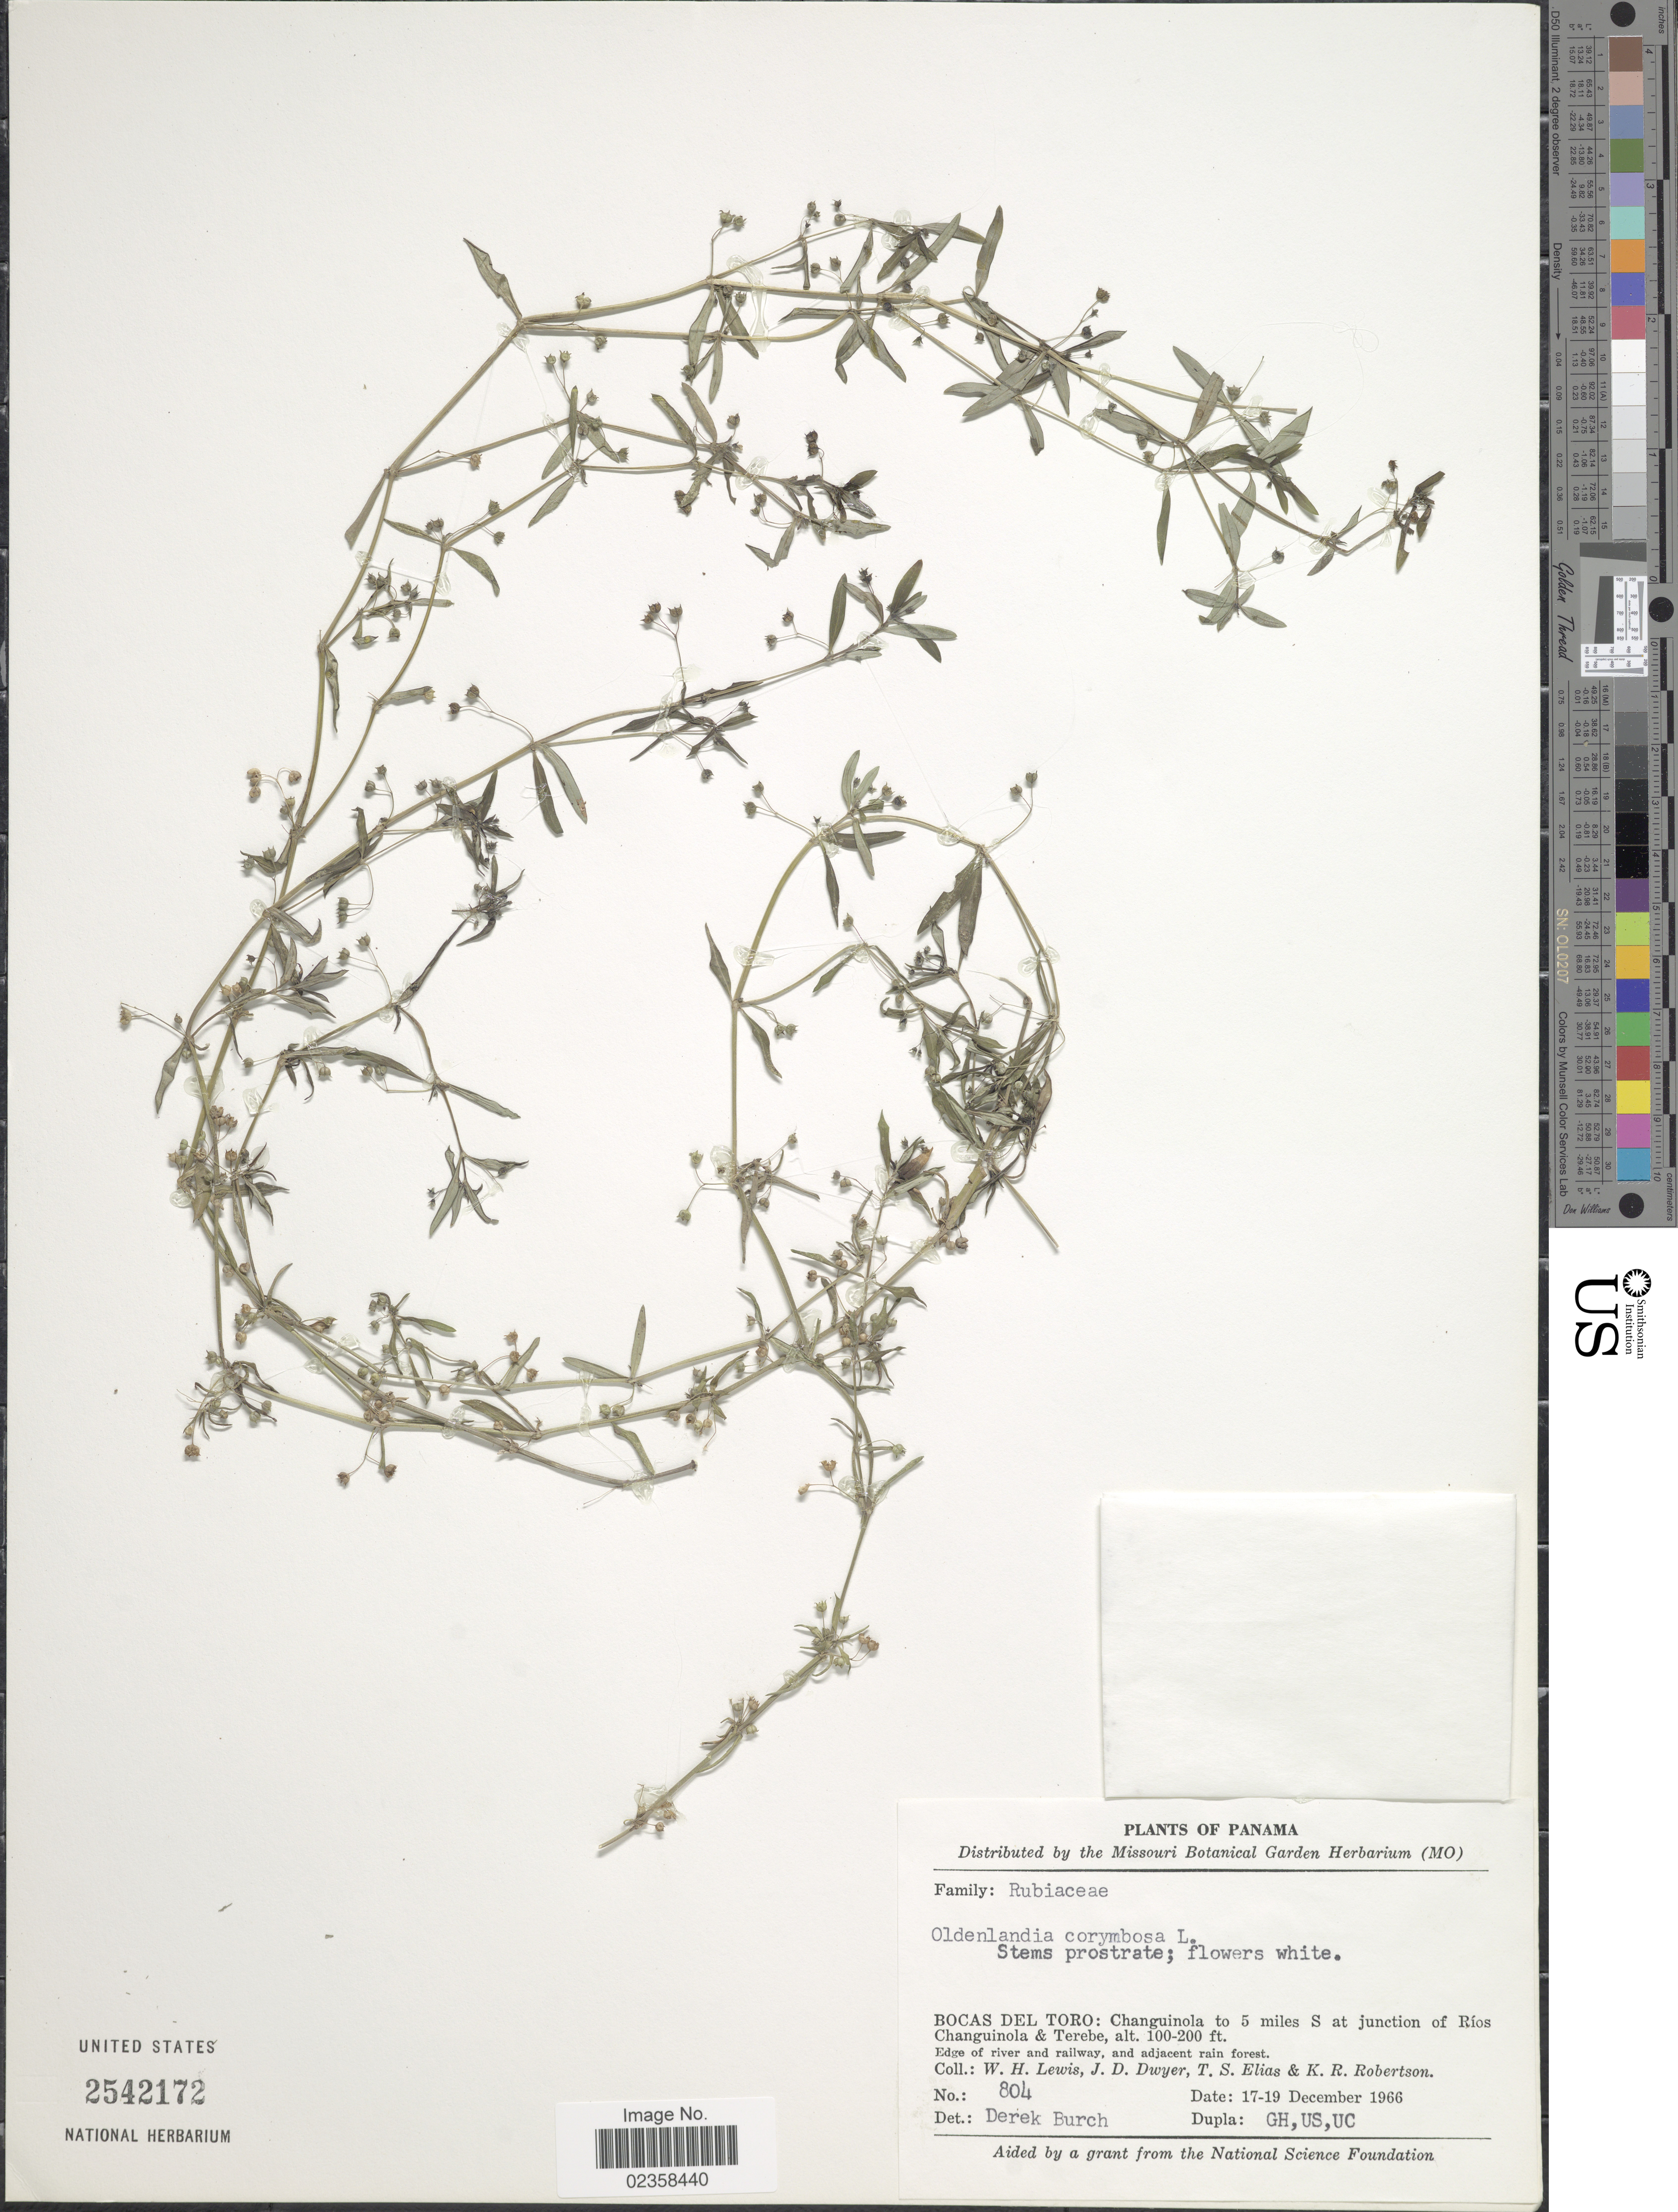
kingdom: Plantae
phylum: Tracheophyta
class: Magnoliopsida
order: Gentianales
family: Rubiaceae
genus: Oldenlandia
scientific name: Oldenlandia corymbosa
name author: L.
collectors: W. H. Lewis, J. D. Dwyer, T. S. Elias & K. Robertson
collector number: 804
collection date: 1966-12-17/1966-12-19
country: Panama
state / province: Bocas del Toro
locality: Changuinola to 5 miles S at junction of Rios Changuinola & Terebe, edge of river and railway, and adjacent rain forest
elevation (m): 30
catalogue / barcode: US 2542172